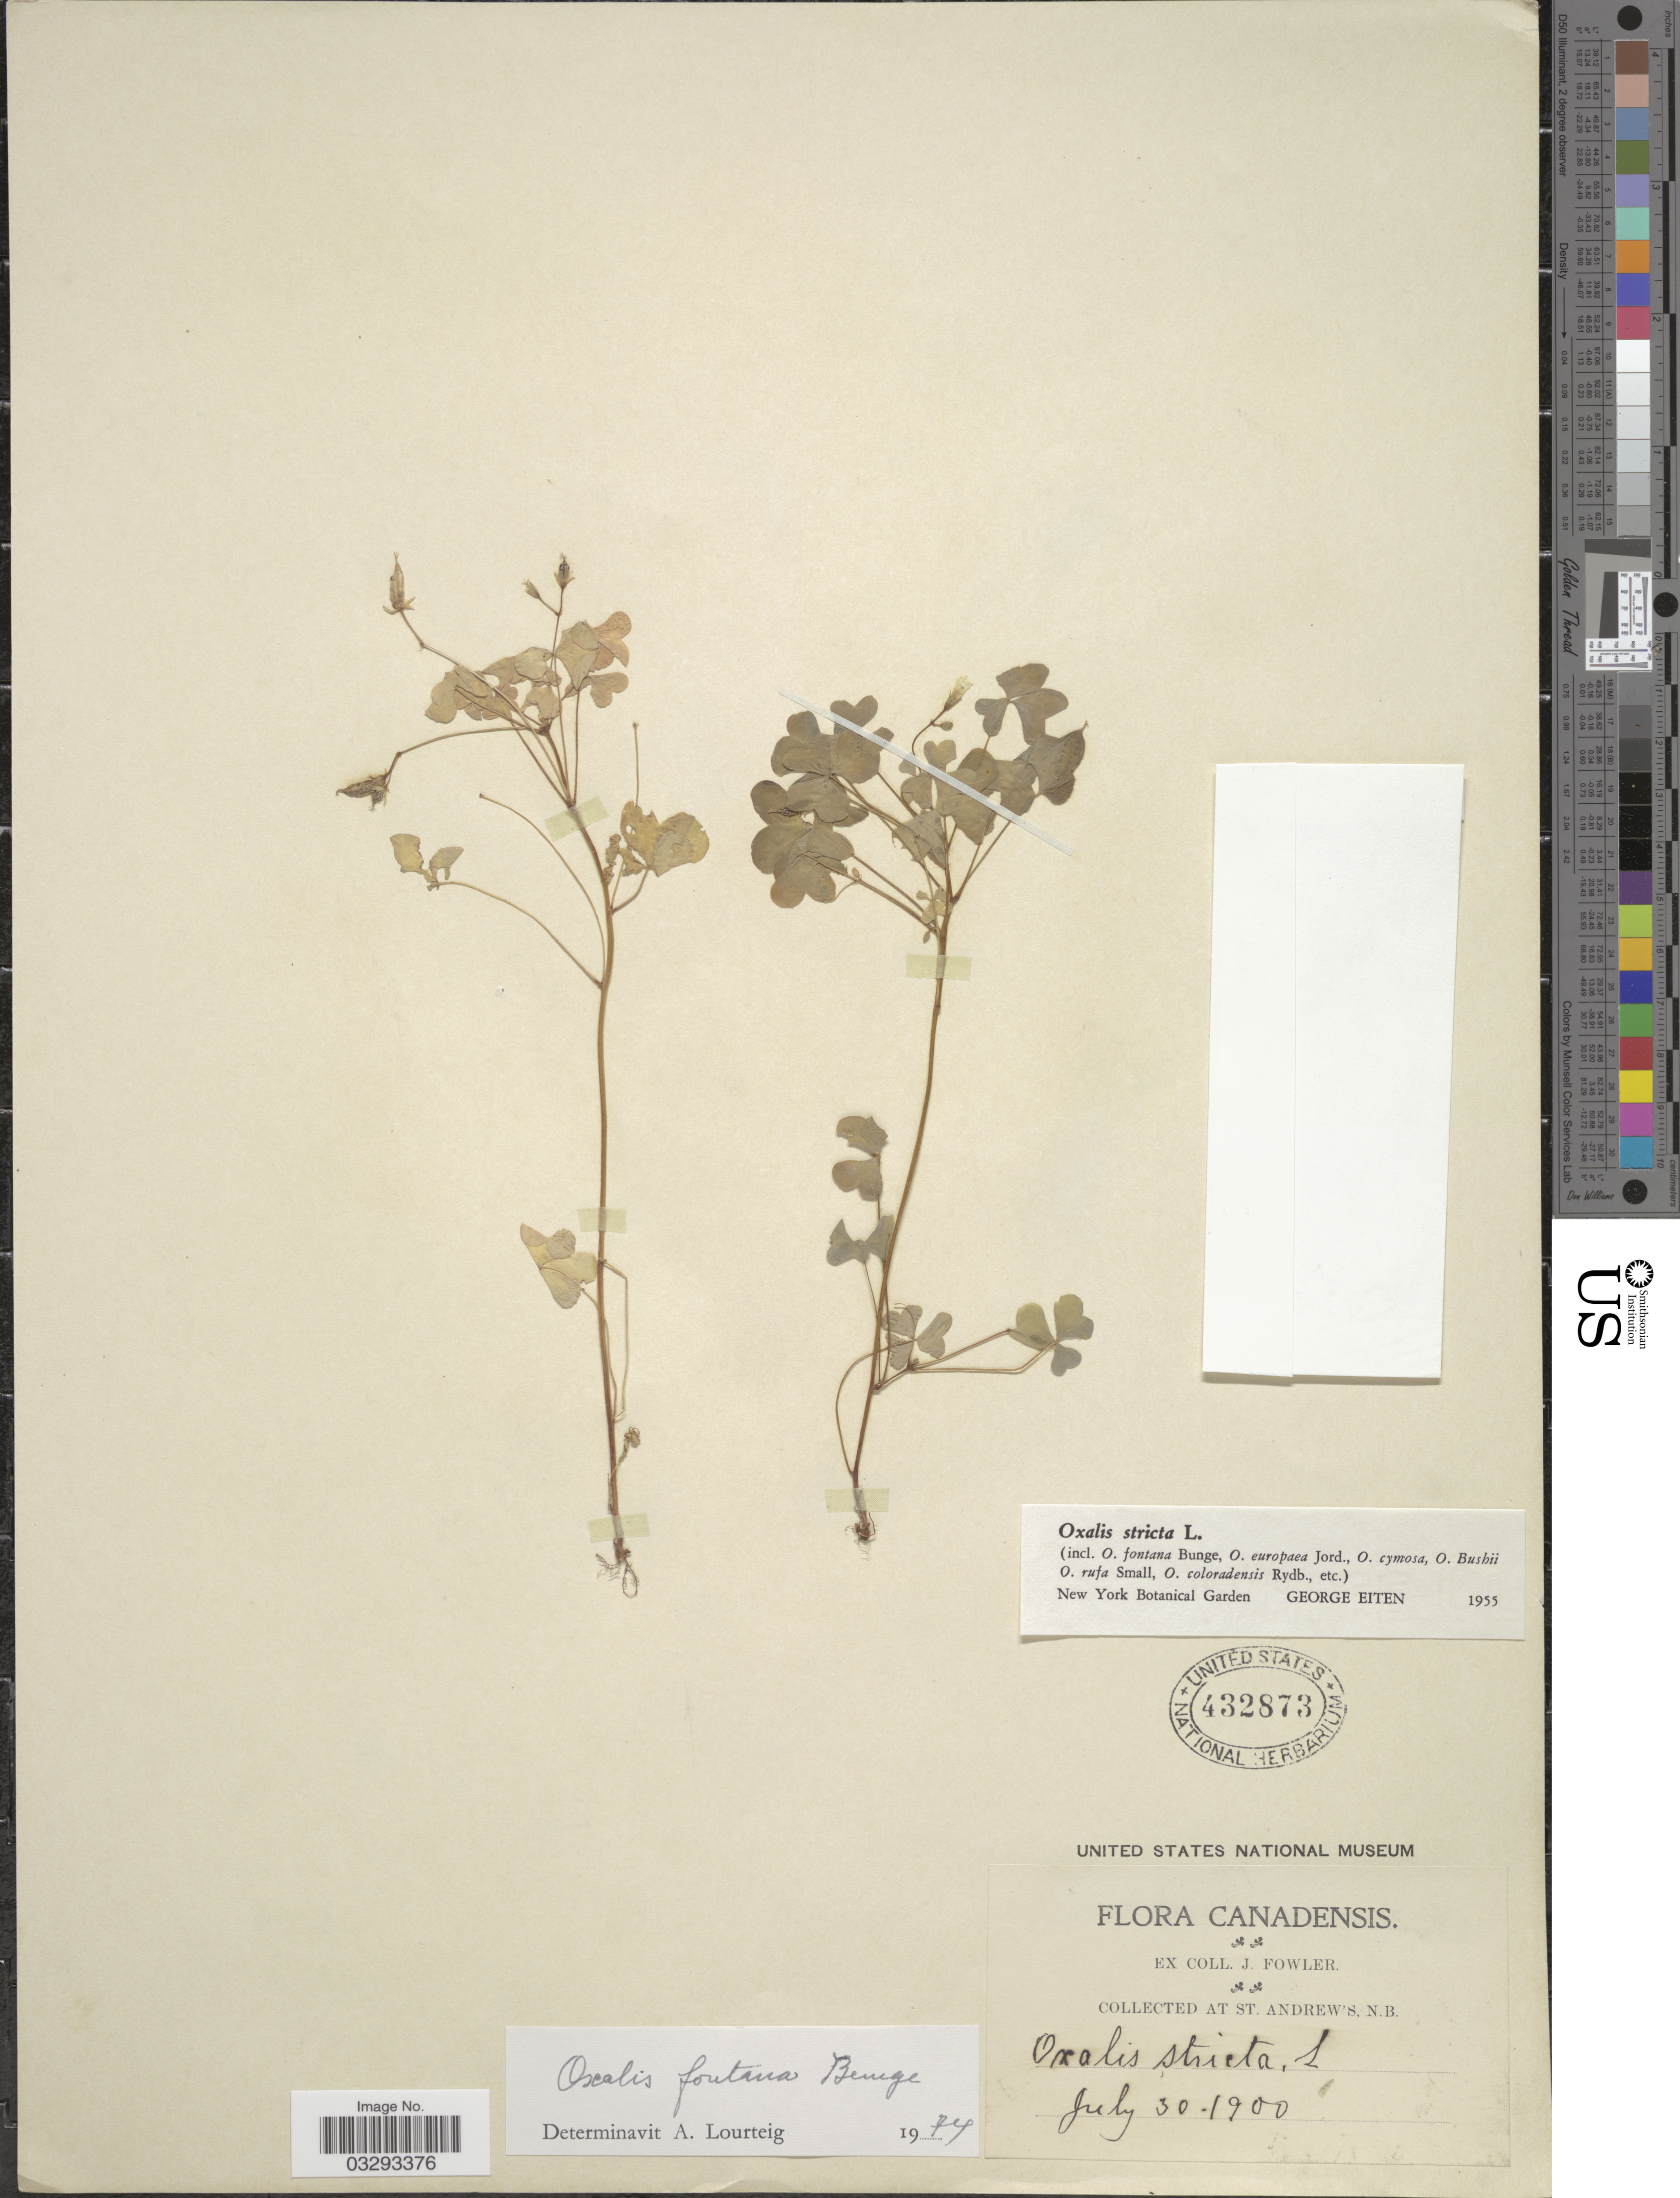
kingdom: Plantae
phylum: Tracheophyta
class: Magnoliopsida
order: Oxalidales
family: Oxalidaceae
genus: Oxalis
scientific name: Oxalis fontana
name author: Bunge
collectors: J. Fowler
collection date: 1900-07-30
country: Canada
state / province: New Brunswick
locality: St. Andrew's.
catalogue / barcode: US 432873